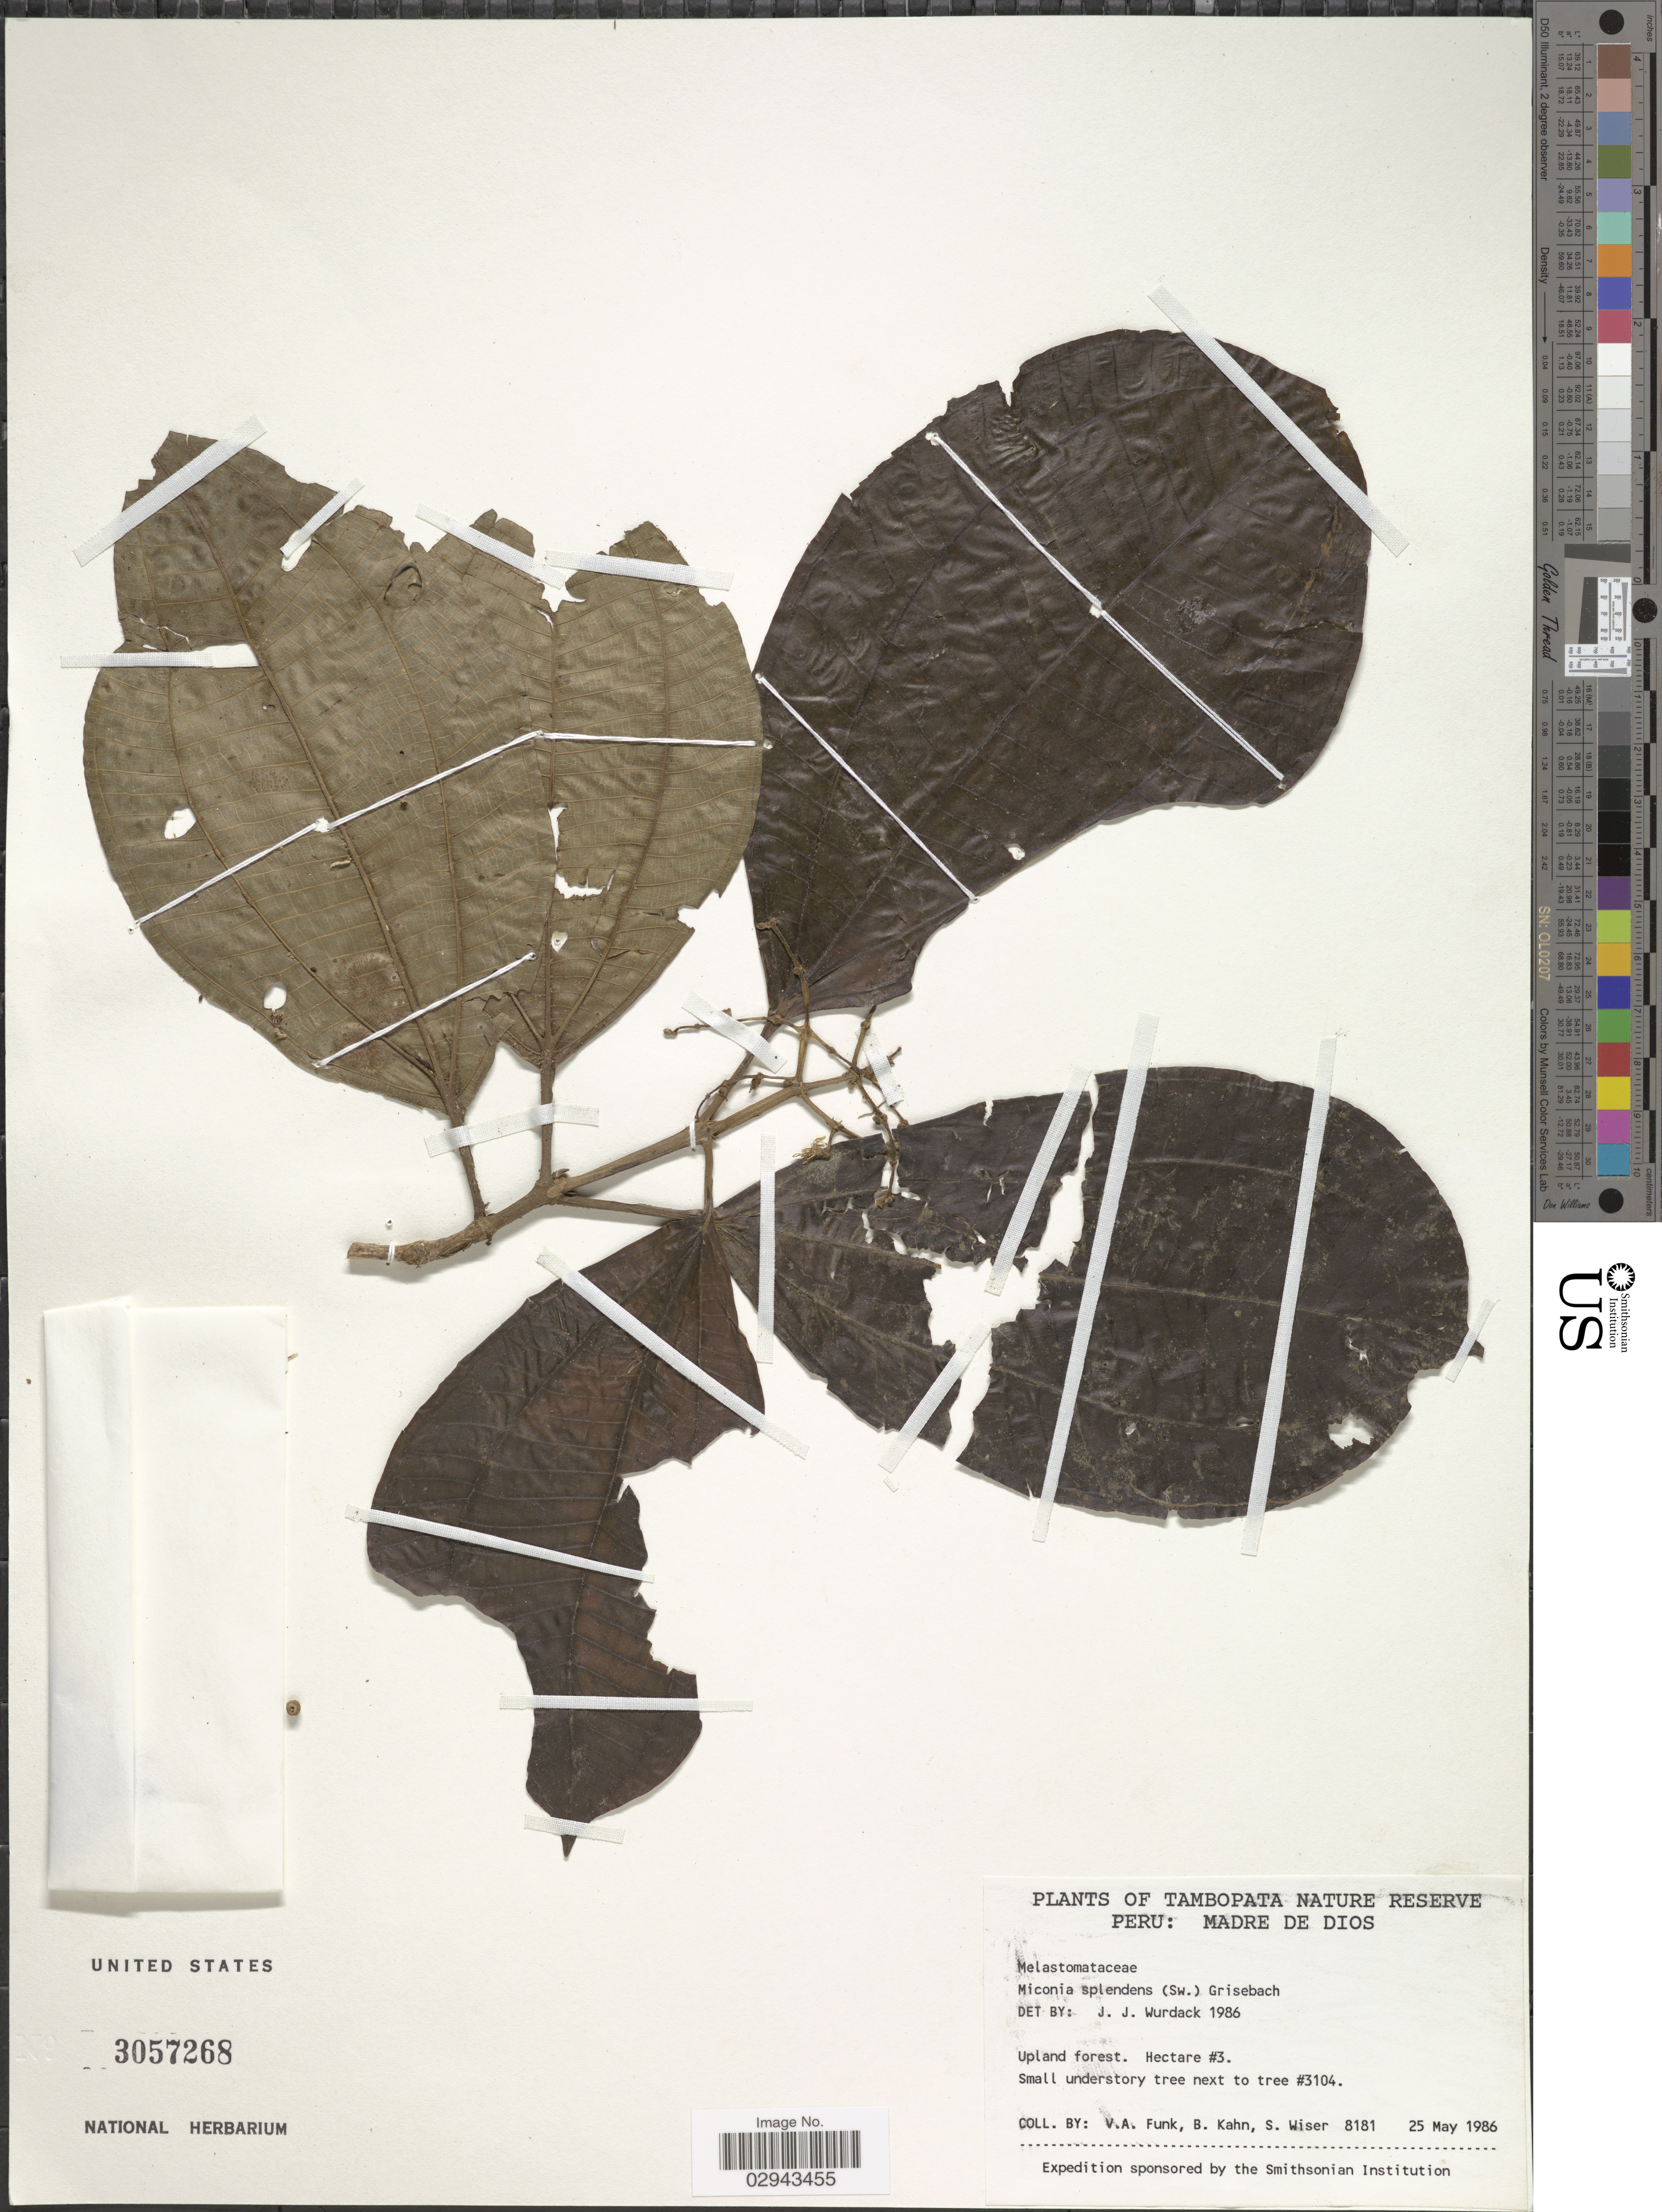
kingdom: Plantae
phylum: Tracheophyta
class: Magnoliopsida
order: Myrtales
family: Melastomataceae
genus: Miconia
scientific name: Miconia splendens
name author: (Sw.) Griseb.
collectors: V. Funk, B. Kahn & S. Wiser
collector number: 8181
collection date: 1986-05-25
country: Peru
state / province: Madre de Dios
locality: Tambopata Nature Reserve.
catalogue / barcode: US 3057268